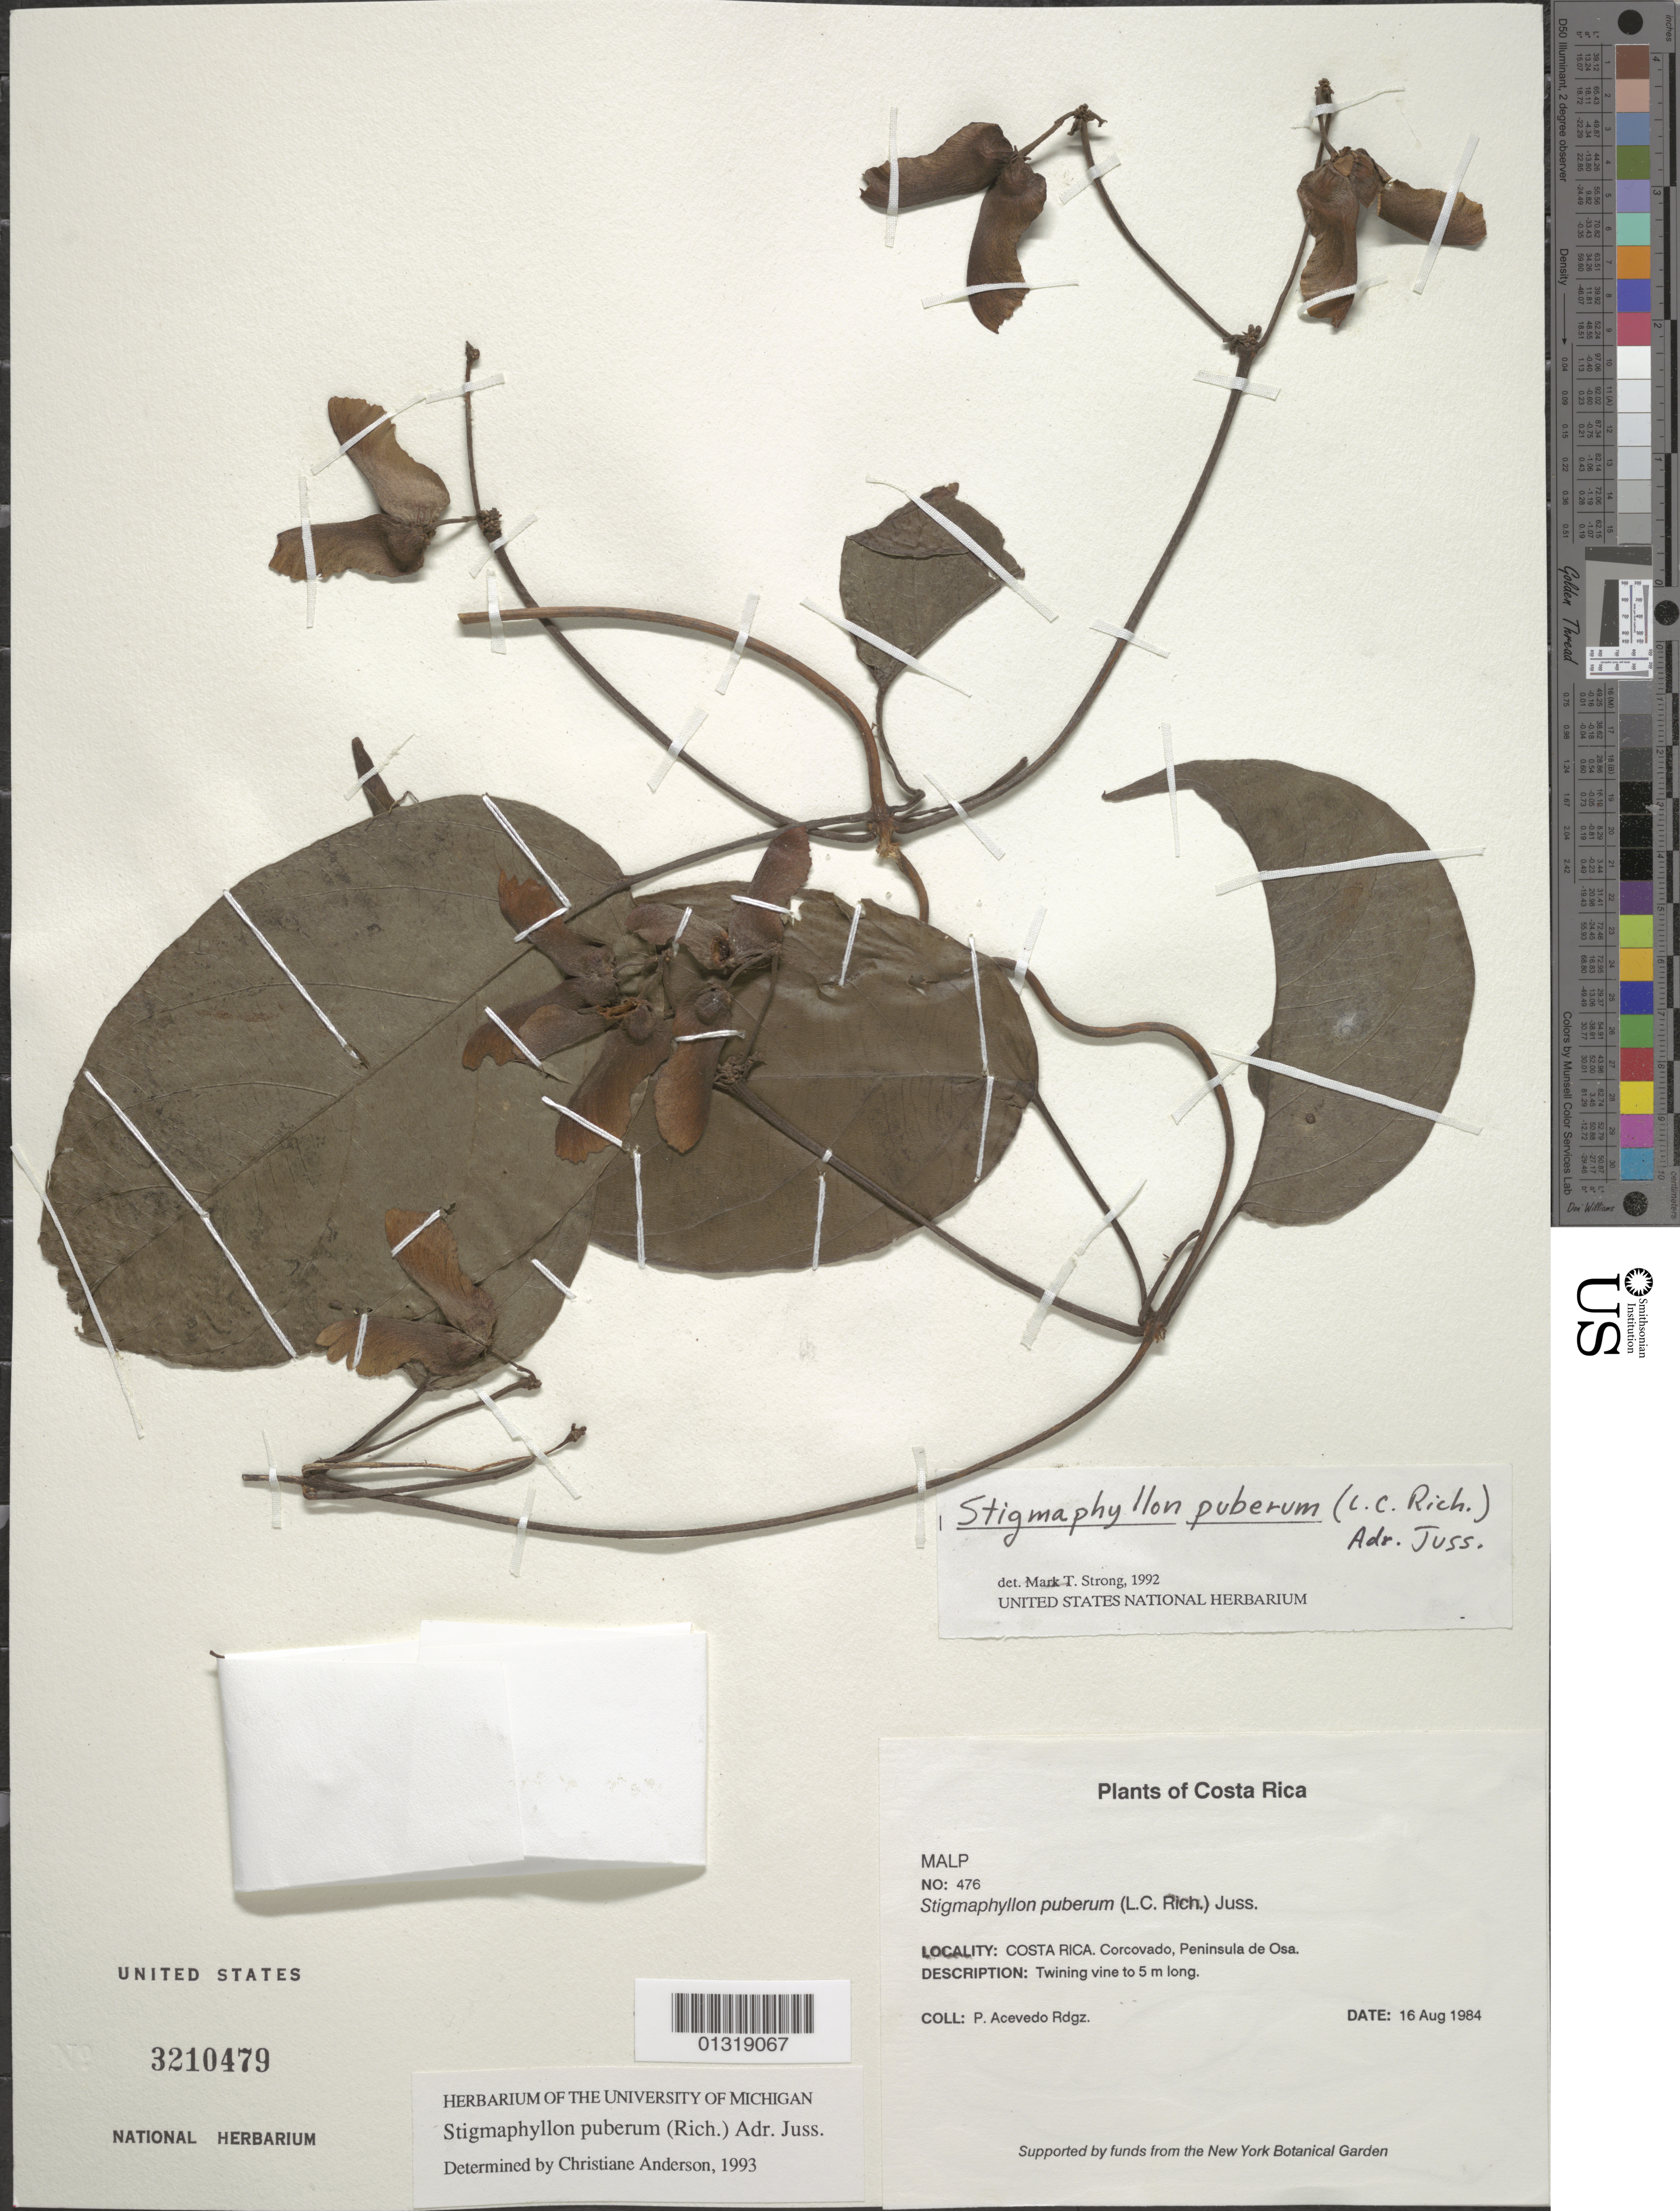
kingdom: Plantae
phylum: Tracheophyta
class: Magnoliopsida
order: Malpighiales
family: Malpighiaceae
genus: Stigmaphyllon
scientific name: Stigmaphyllon puberum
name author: (Rich.) A. Juss.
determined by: Anderson, C. E., (MICH)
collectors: P. Acevedo-Rodr.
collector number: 476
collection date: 1984-08-16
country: Costa Rica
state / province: Puntarenas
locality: Corcovado, Peninsula de Osa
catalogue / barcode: US 3210479